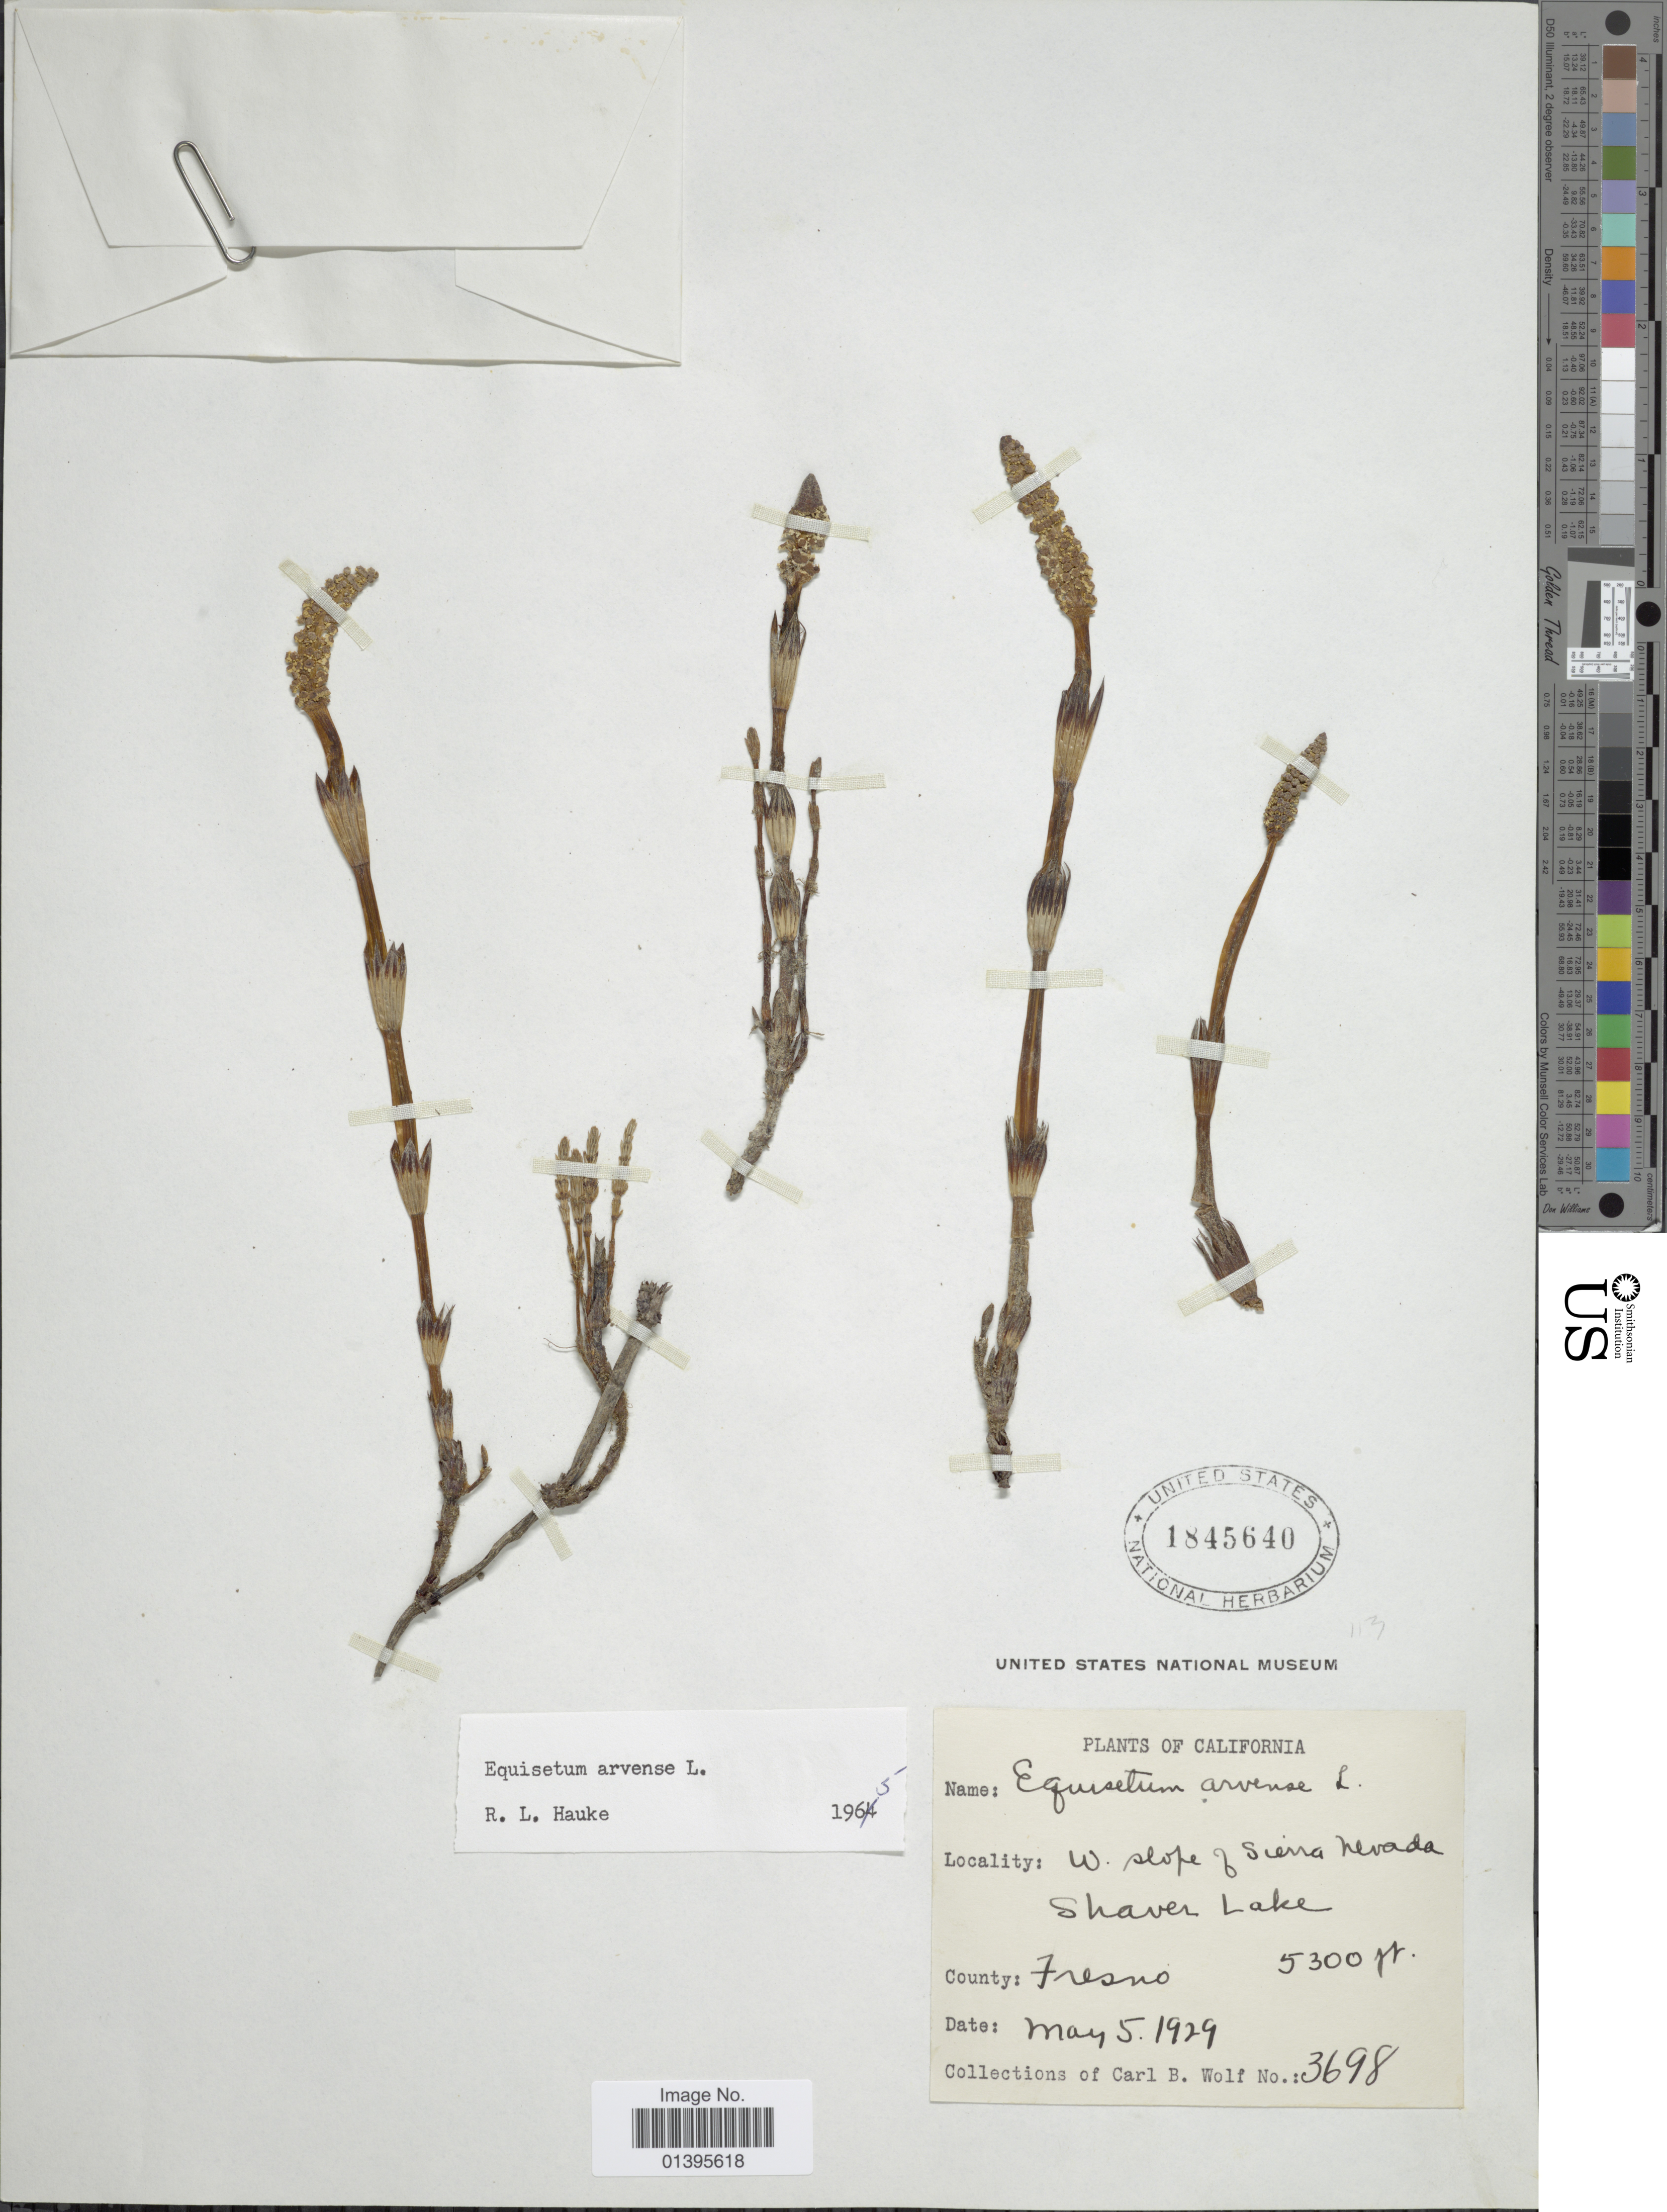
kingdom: Plantae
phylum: Tracheophyta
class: Polypodiopsida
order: Equisetales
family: Equisetaceae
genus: Equisetum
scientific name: Equisetum arvense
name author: L.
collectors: C. B. Wolf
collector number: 3698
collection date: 1929-05-05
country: United States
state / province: California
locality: W. slope of Sierra Nevada, Shaver Lake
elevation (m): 1615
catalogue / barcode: US 1845640